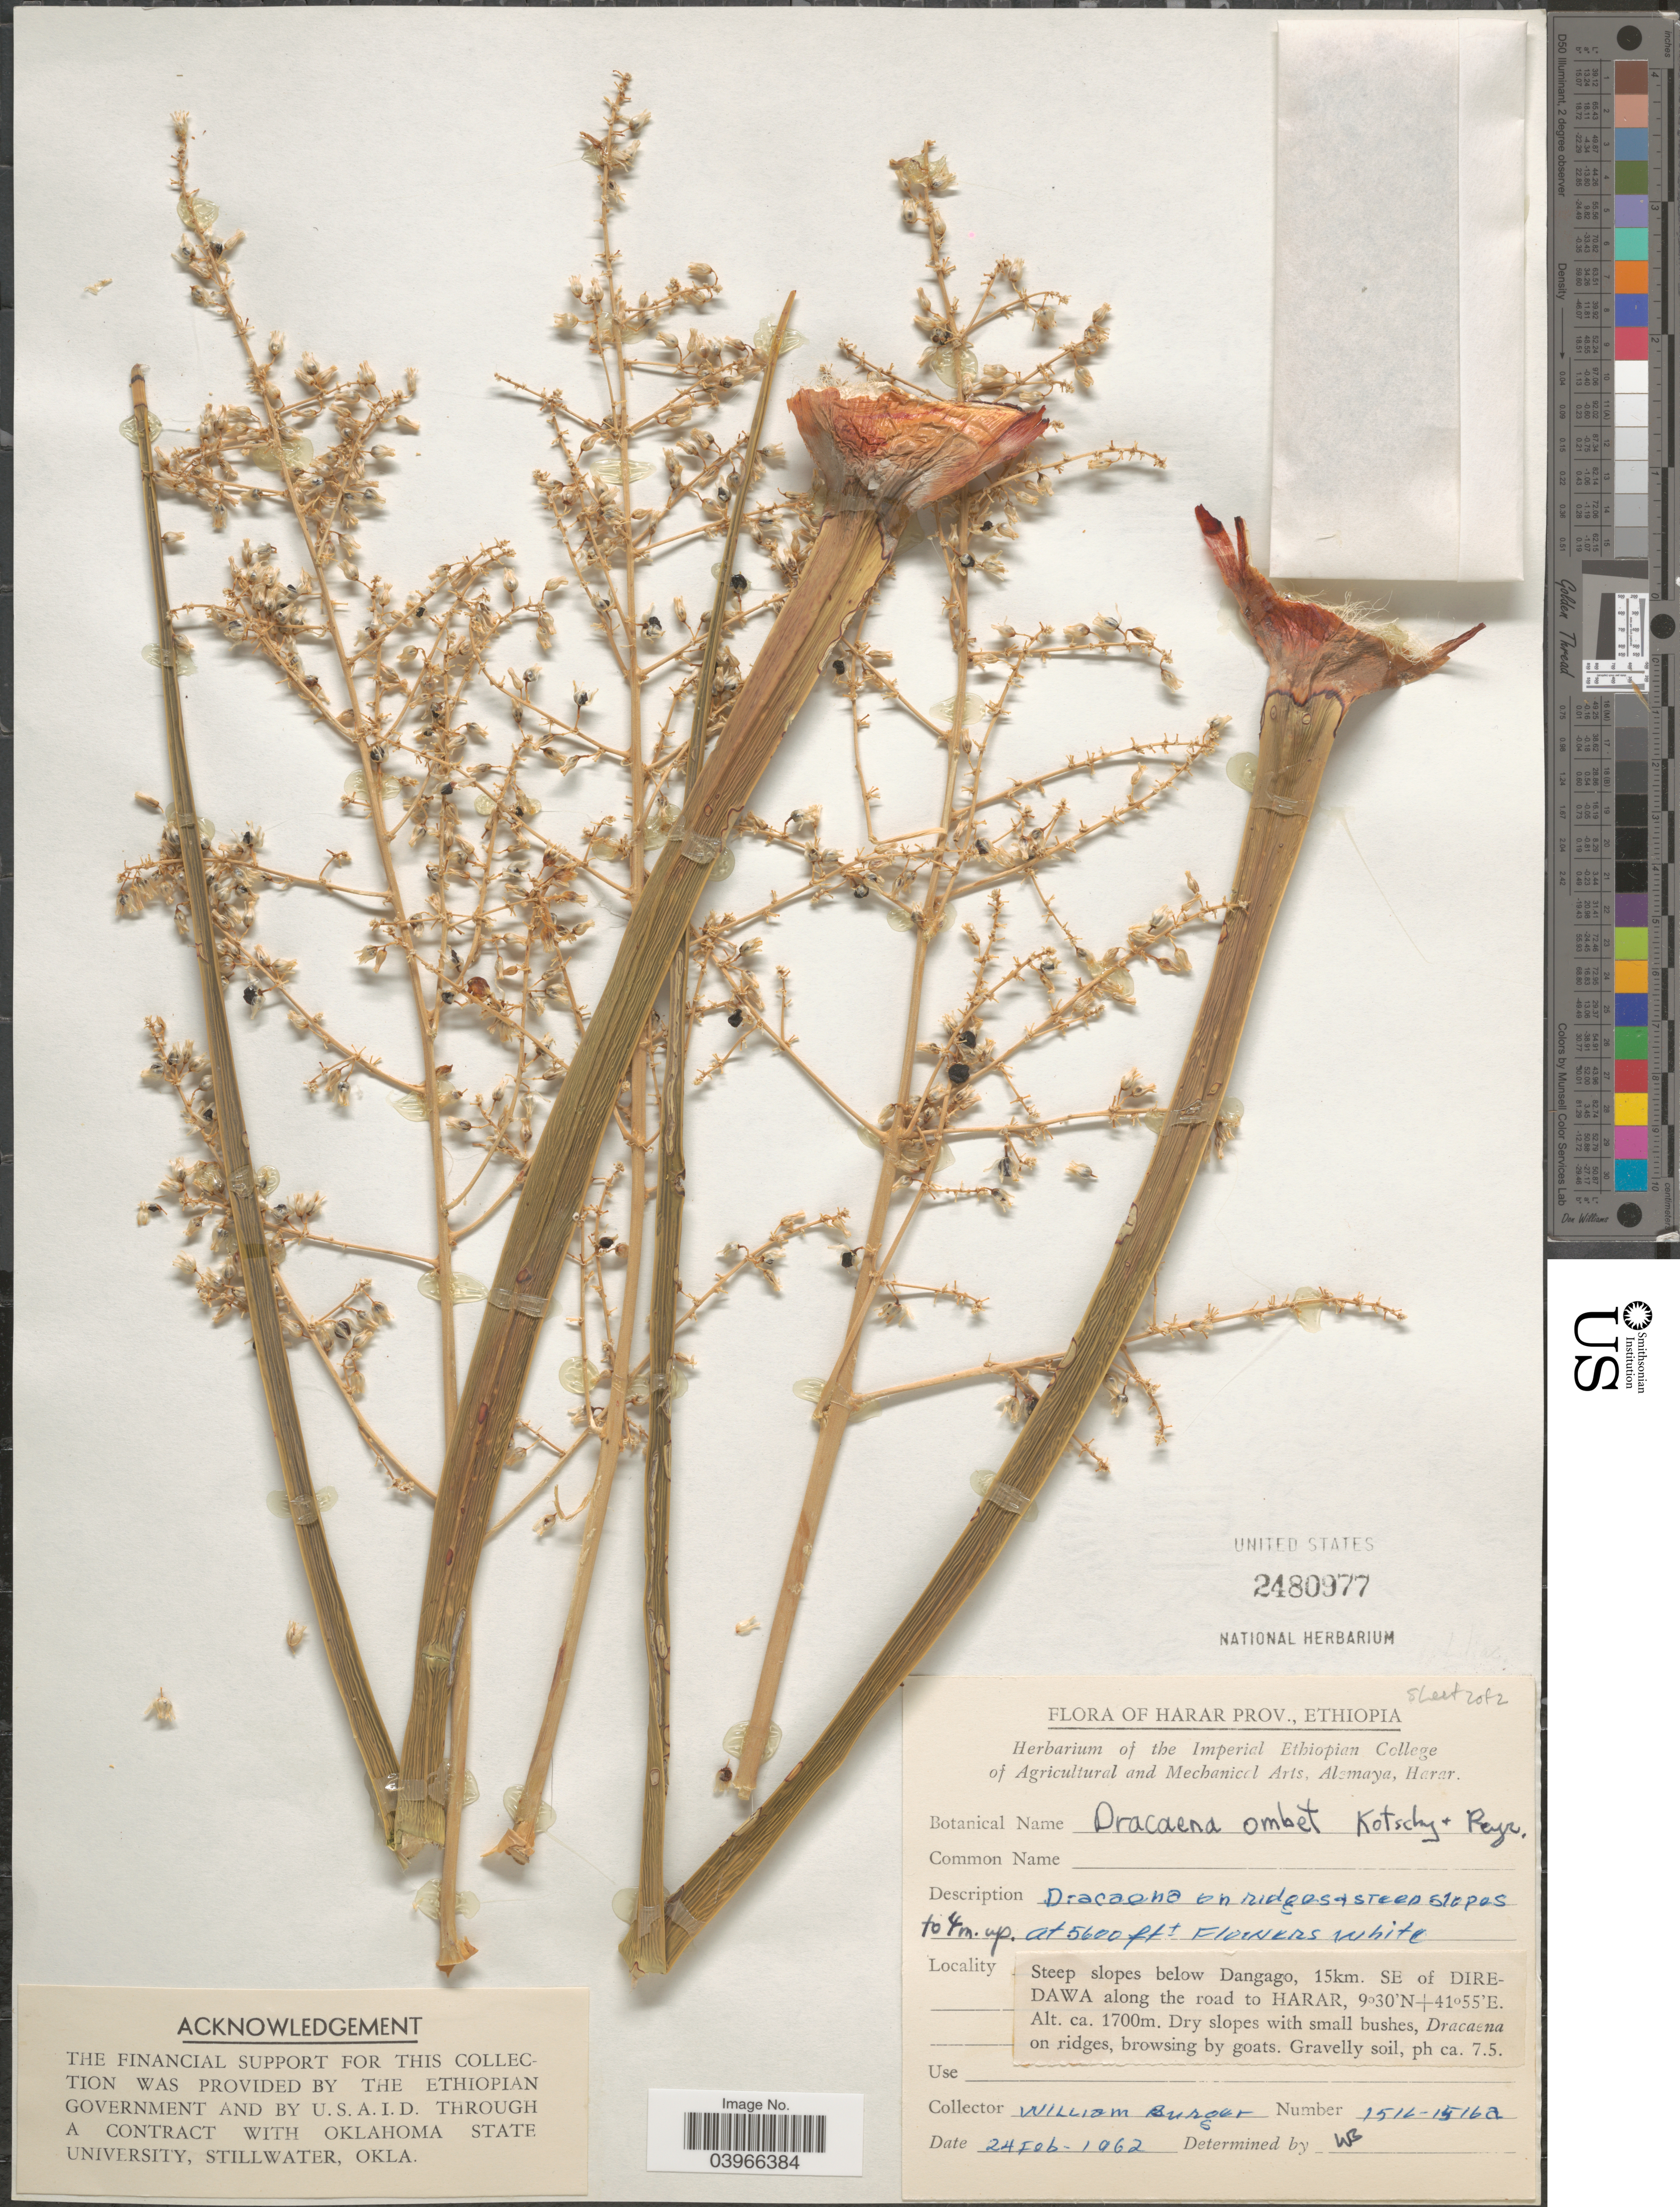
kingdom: Plantae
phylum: Tracheophyta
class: Liliopsida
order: Asparagales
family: Asparagaceae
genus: Dracaena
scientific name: Dracaena ombet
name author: Kotschy & Peyr.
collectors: W. Burger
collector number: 1516-1516a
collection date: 1962-02-24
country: Ethiopia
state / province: Dire Dawa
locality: Harar Prov. Steep slopes below Dangago, 15km. SE of Dire-Dawa along the road to Harar.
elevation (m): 1700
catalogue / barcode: US 2480977